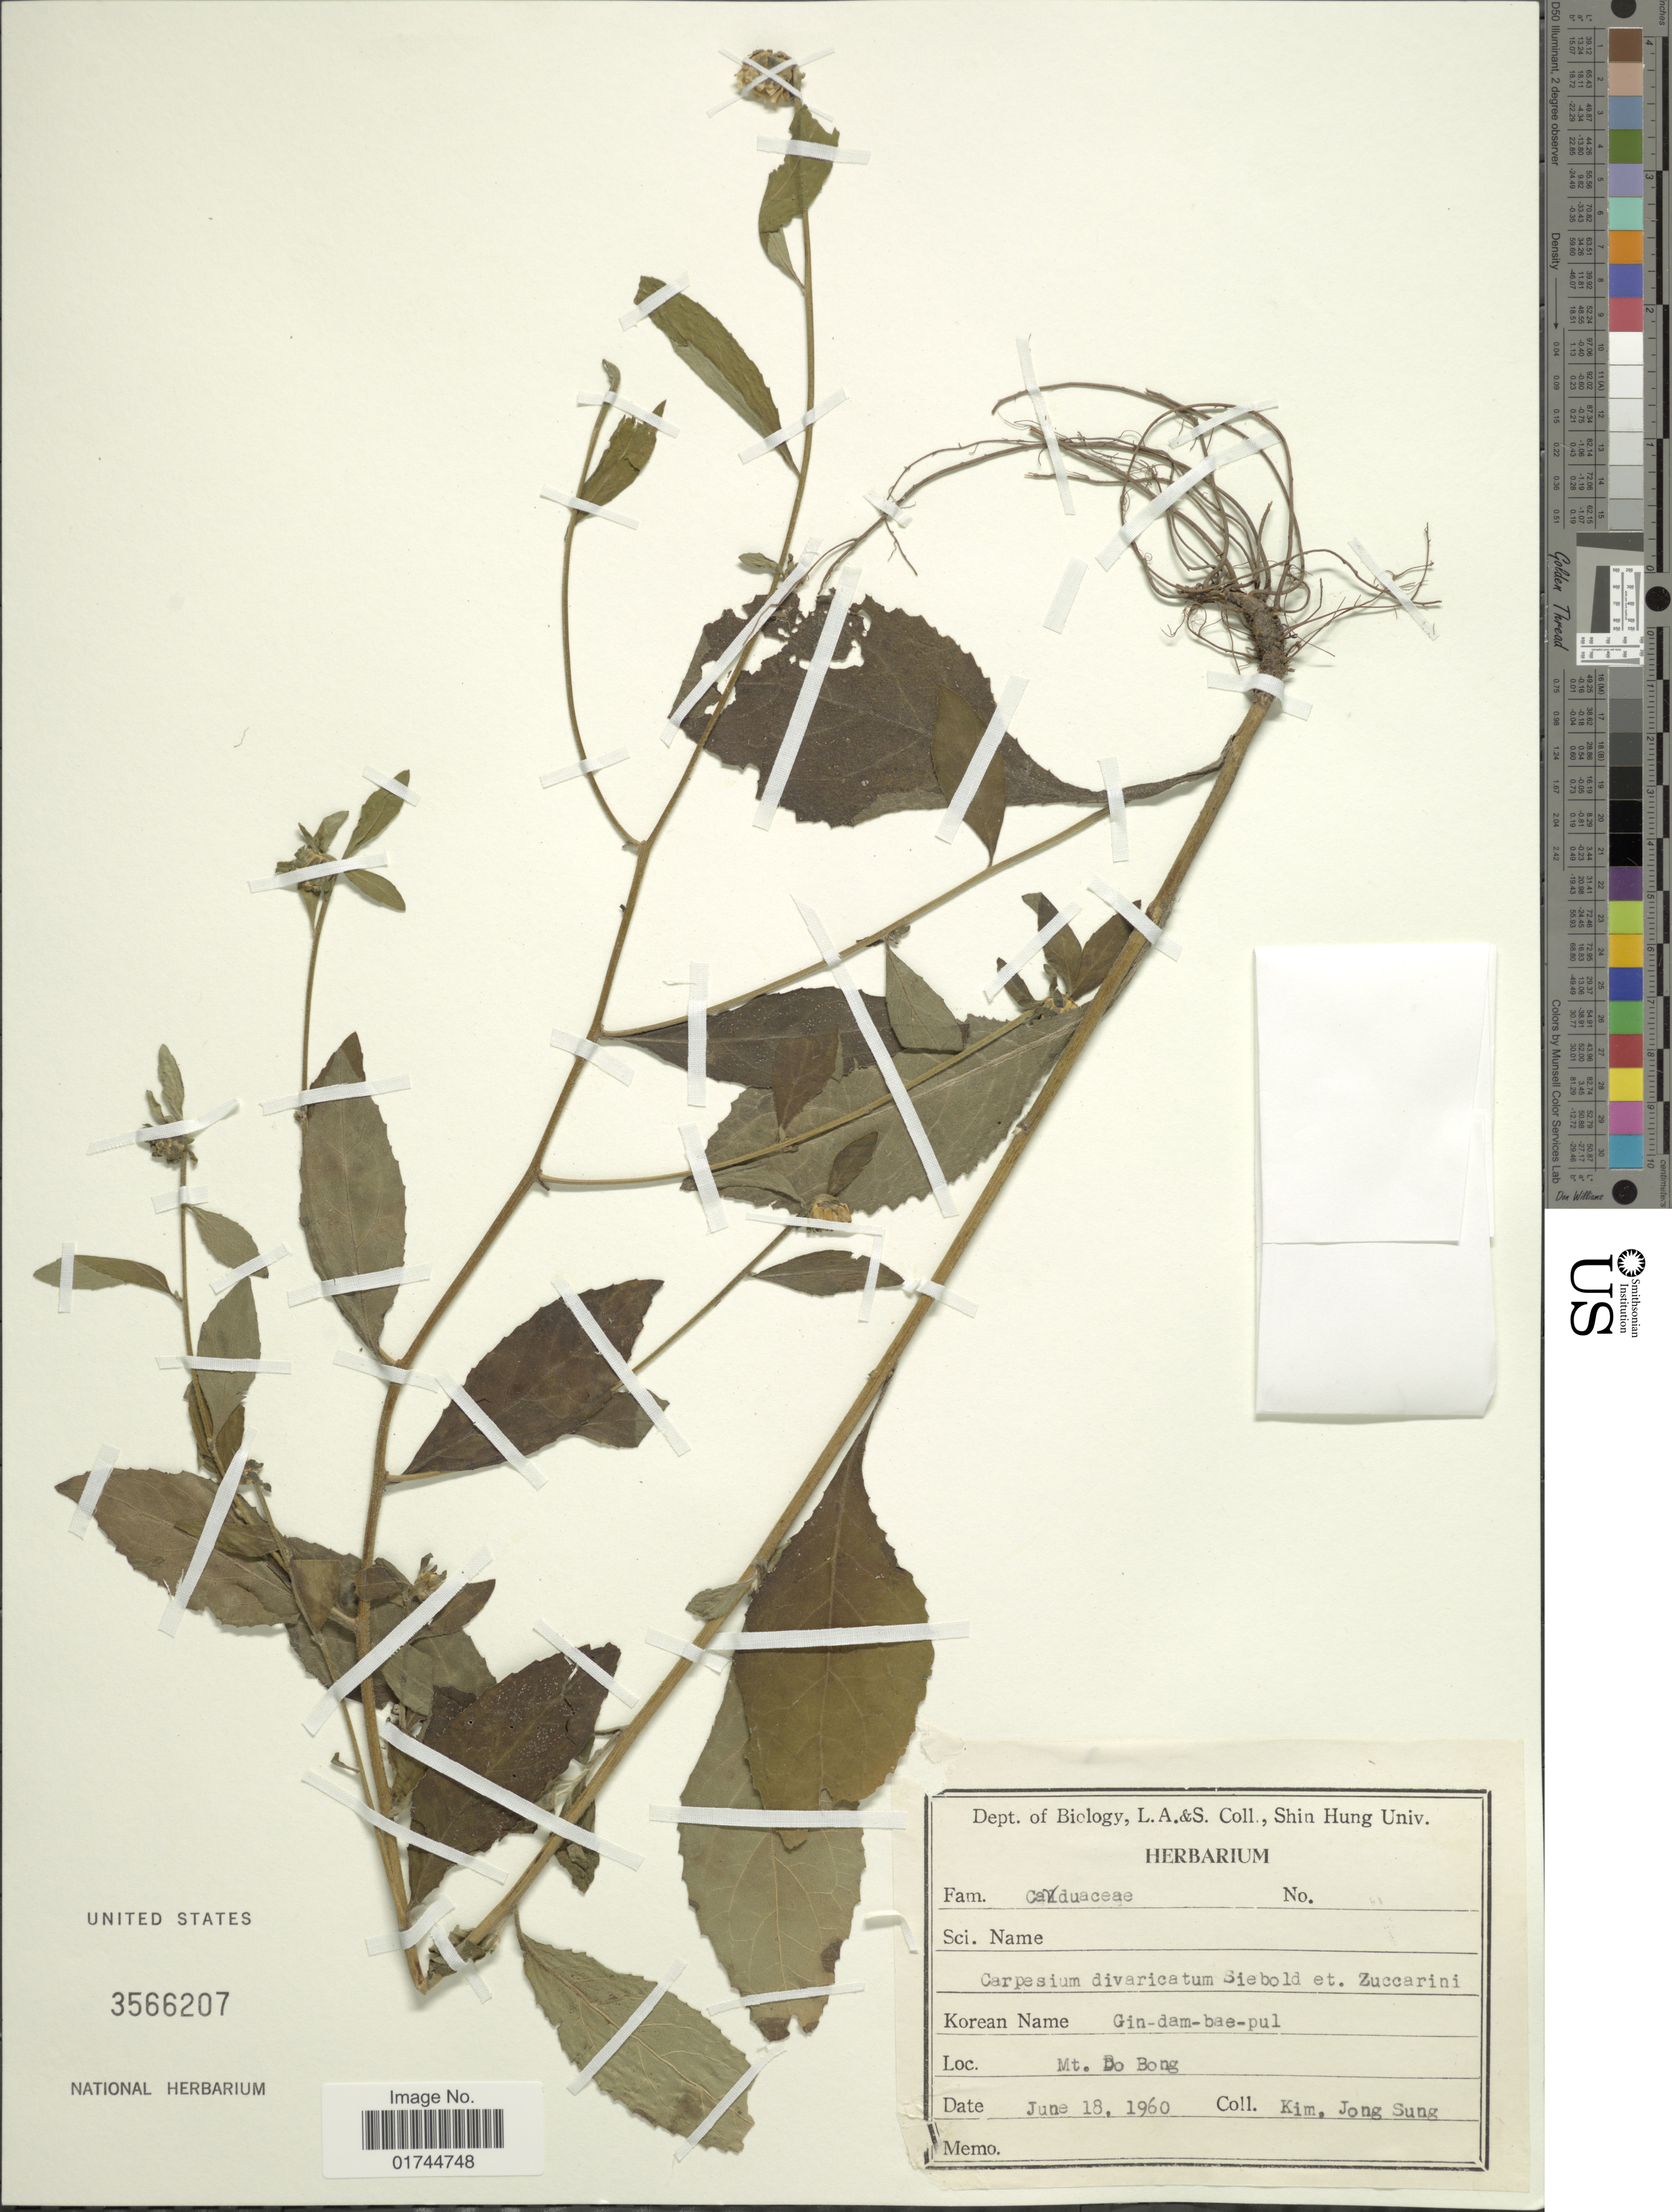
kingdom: Plantae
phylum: Tracheophyta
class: Magnoliopsida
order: Asterales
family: Asteraceae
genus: Carpesium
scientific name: Carpesium divarticatum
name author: Siebold & Zucc.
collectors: K. Jong Sung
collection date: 1960-06-18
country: South Korea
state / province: Seoul Special City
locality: Mt. Bo Bong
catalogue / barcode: US 3566207